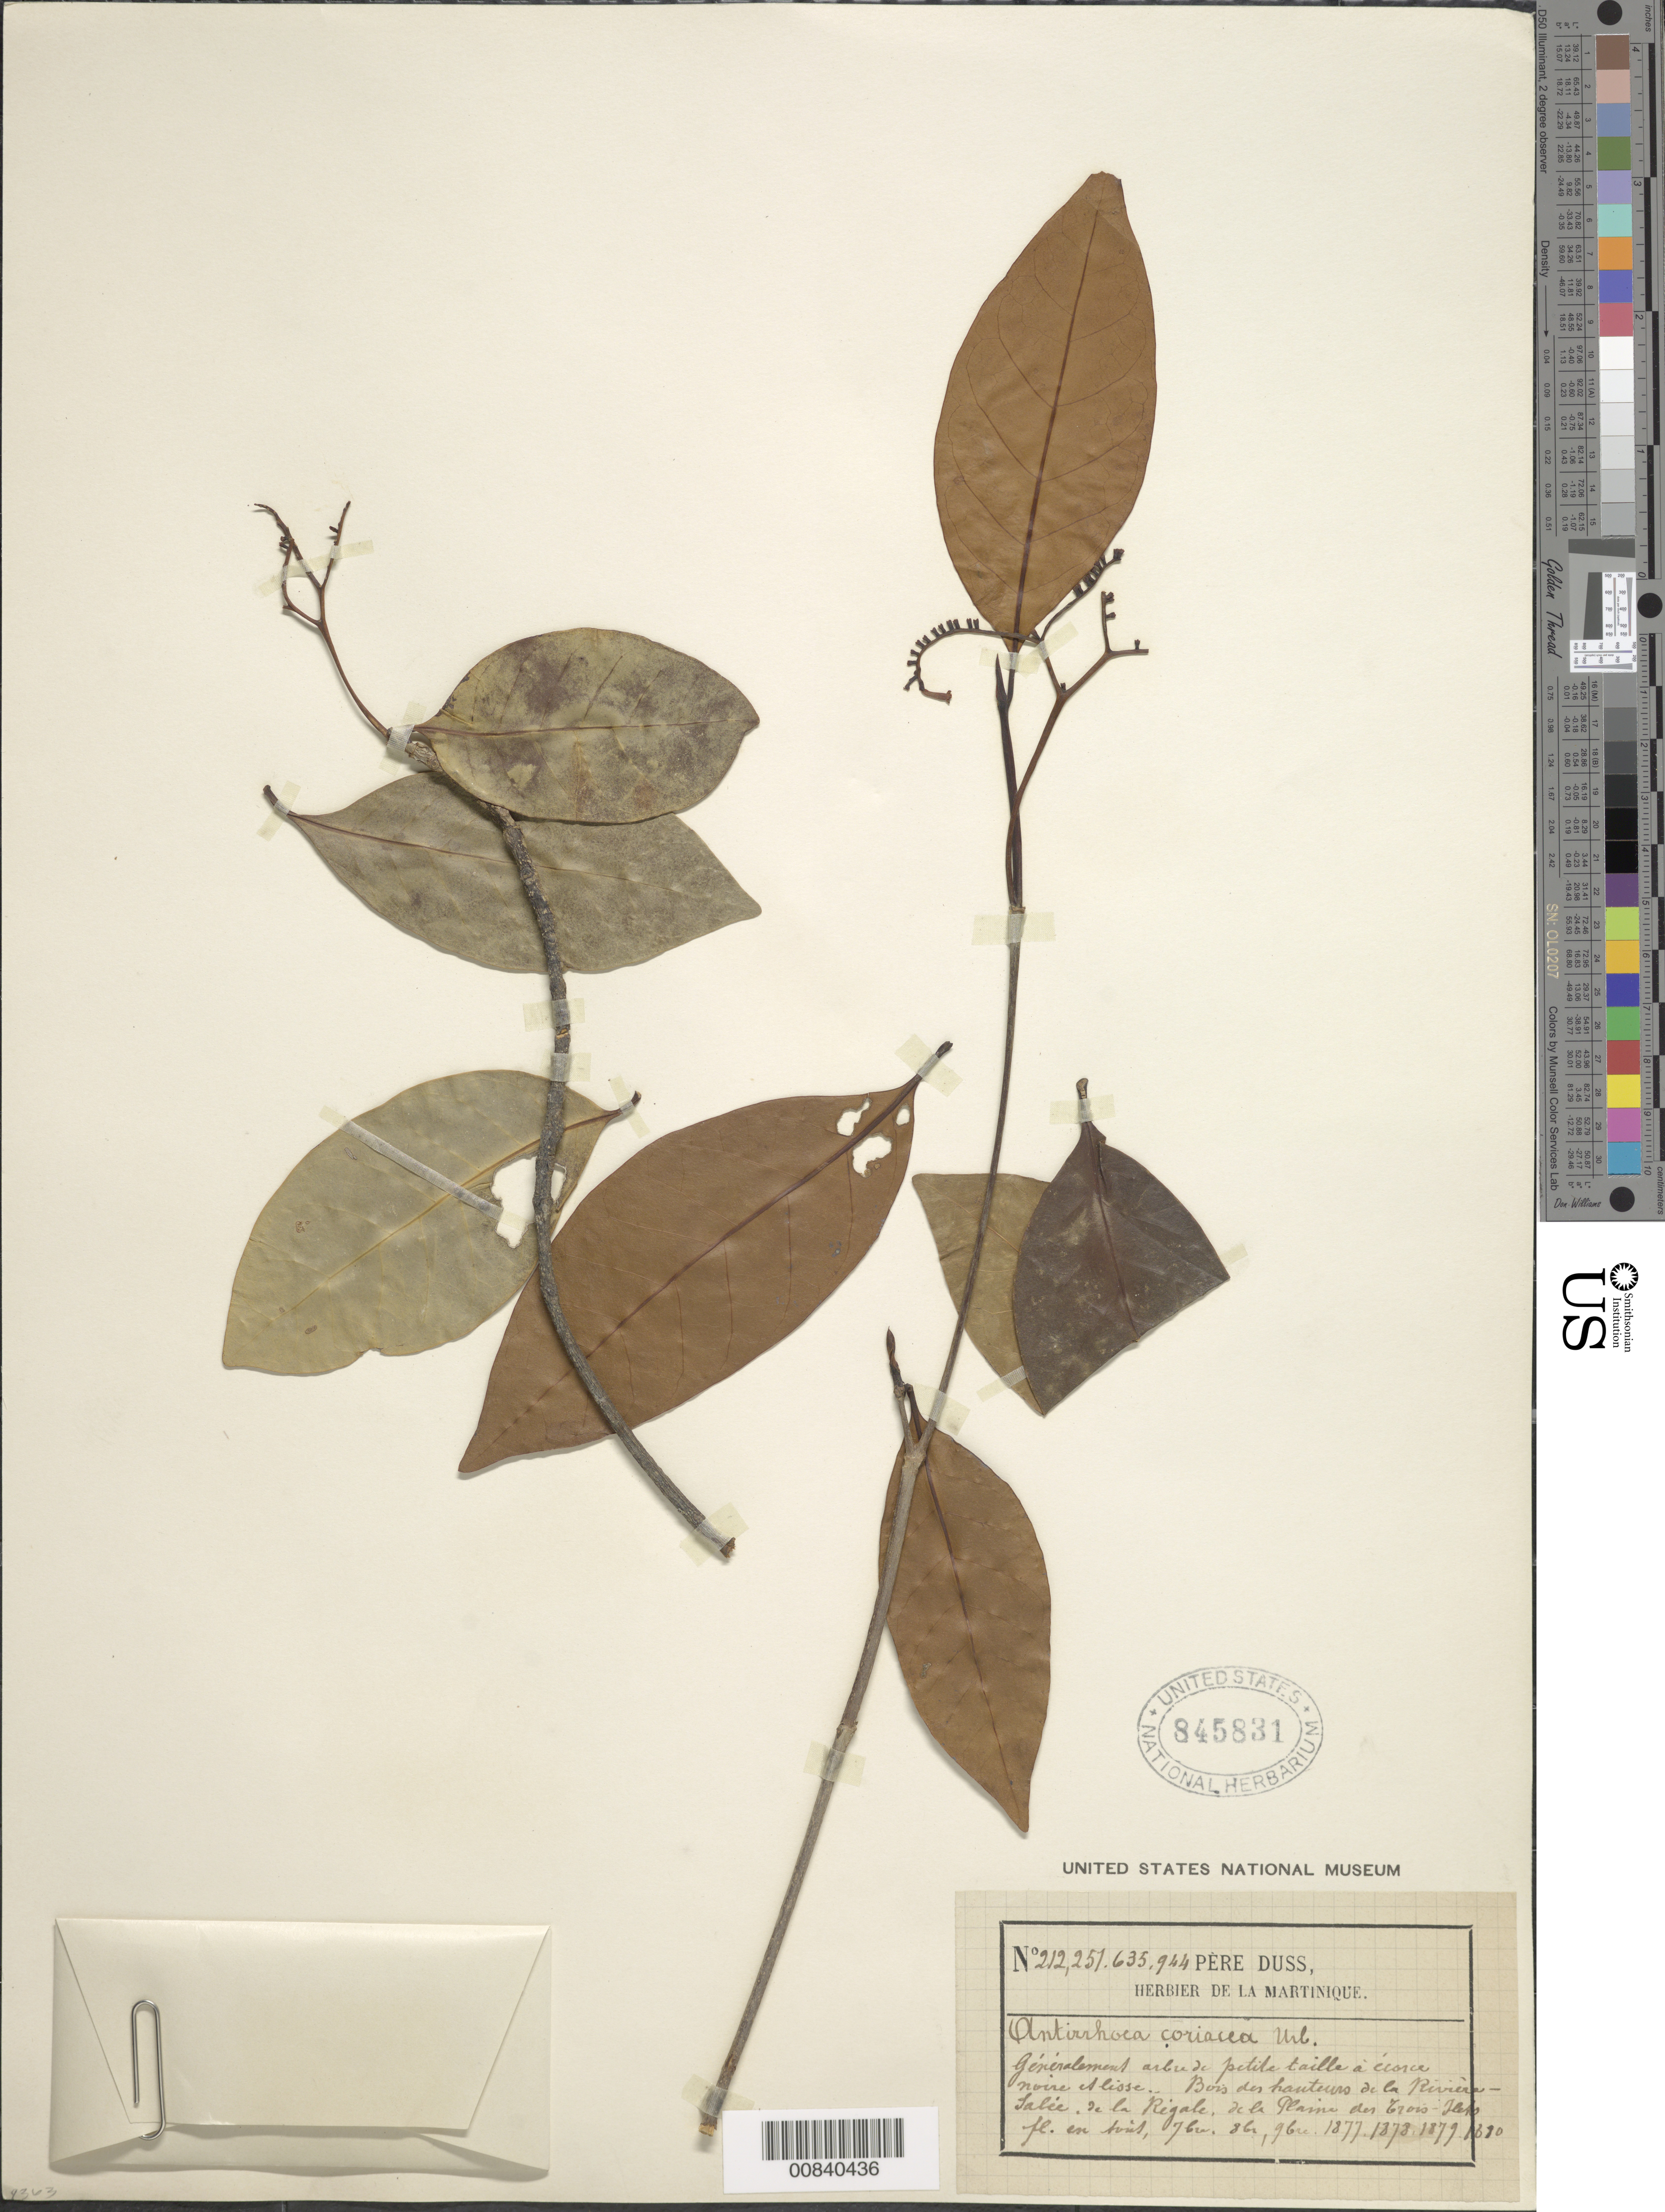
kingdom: Plantae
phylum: Tracheophyta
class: Magnoliopsida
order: Gentianales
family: Rubiaceae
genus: Stenostomum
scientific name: Stenostomum coriaceum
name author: (Vahl) Griseb.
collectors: Père Duss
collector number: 212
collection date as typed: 1877 to -- --- 1880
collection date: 1877/1880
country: Martinique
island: Martinique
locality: Bois des hauteurs de la Rivière Salée (sp?), de la Rigale, de la Plaine des Trois- ---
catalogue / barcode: US 845831